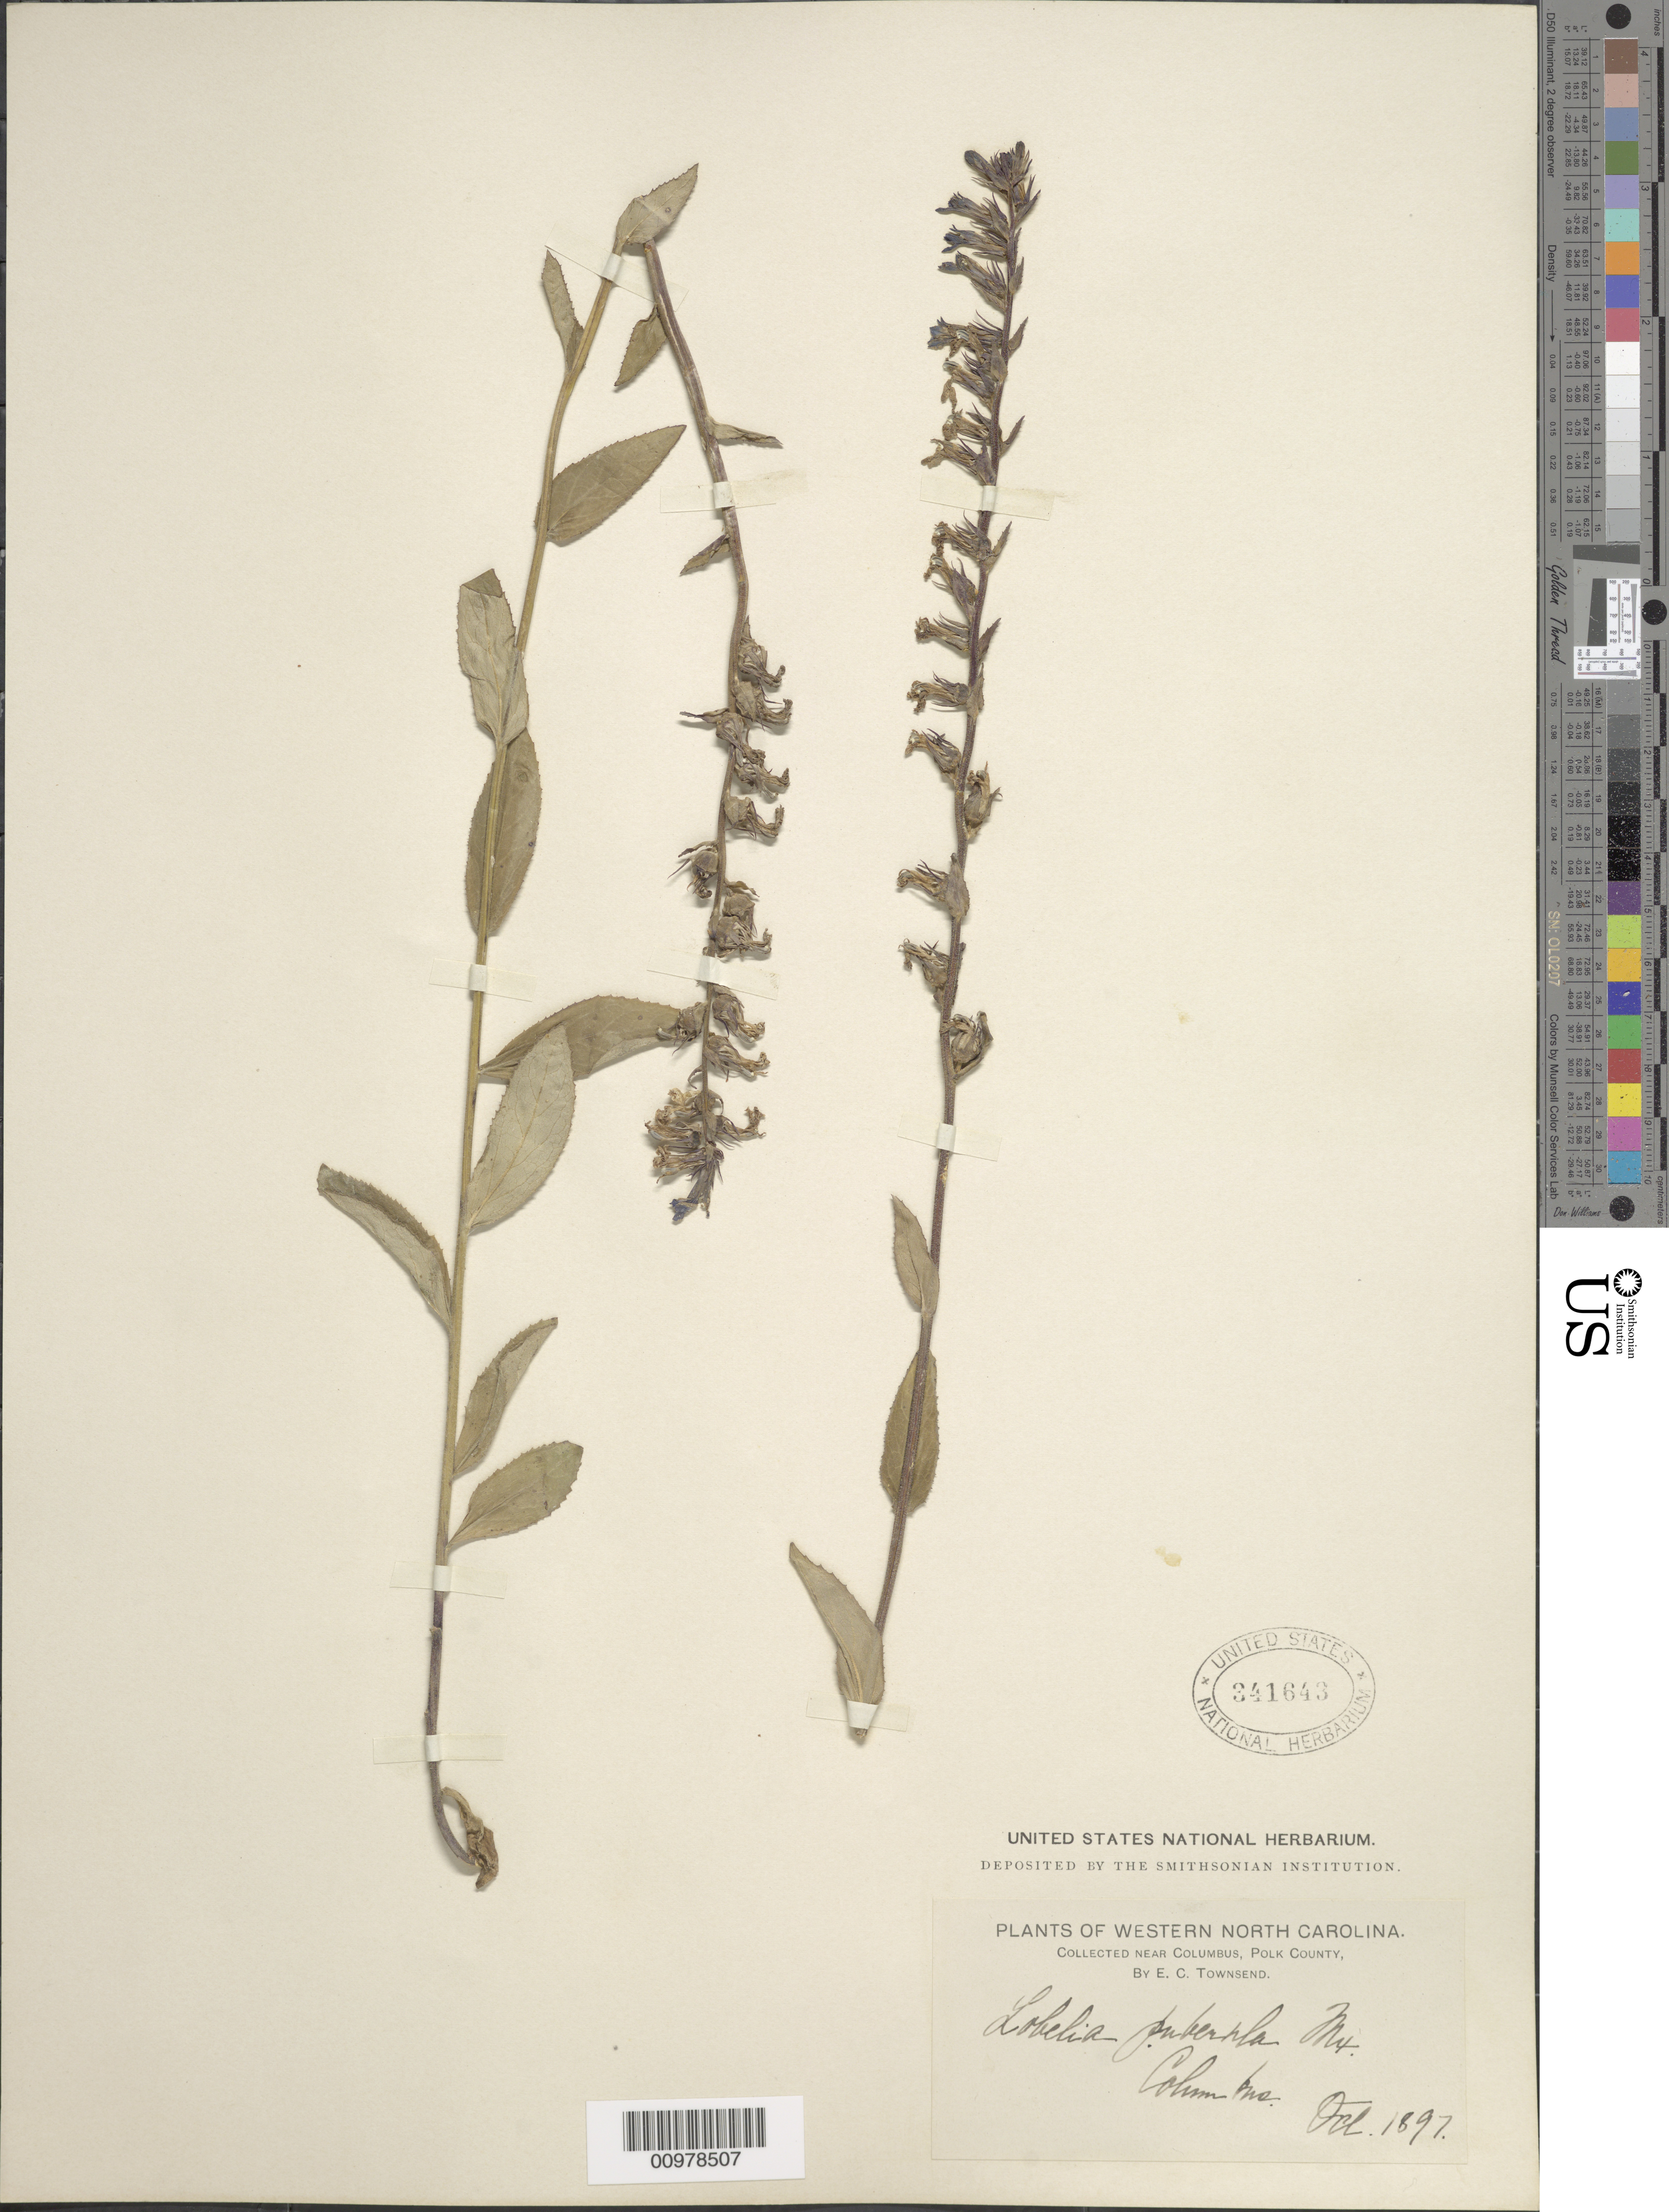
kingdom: Plantae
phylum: Tracheophyta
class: Magnoliopsida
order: Asterales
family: Campanulaceae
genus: Lobelia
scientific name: Lobelia puberula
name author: Michx.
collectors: E. C. Townsend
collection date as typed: October 1897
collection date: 1897-10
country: United States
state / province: North Carolina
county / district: Polk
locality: Near Columbus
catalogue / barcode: US 341643